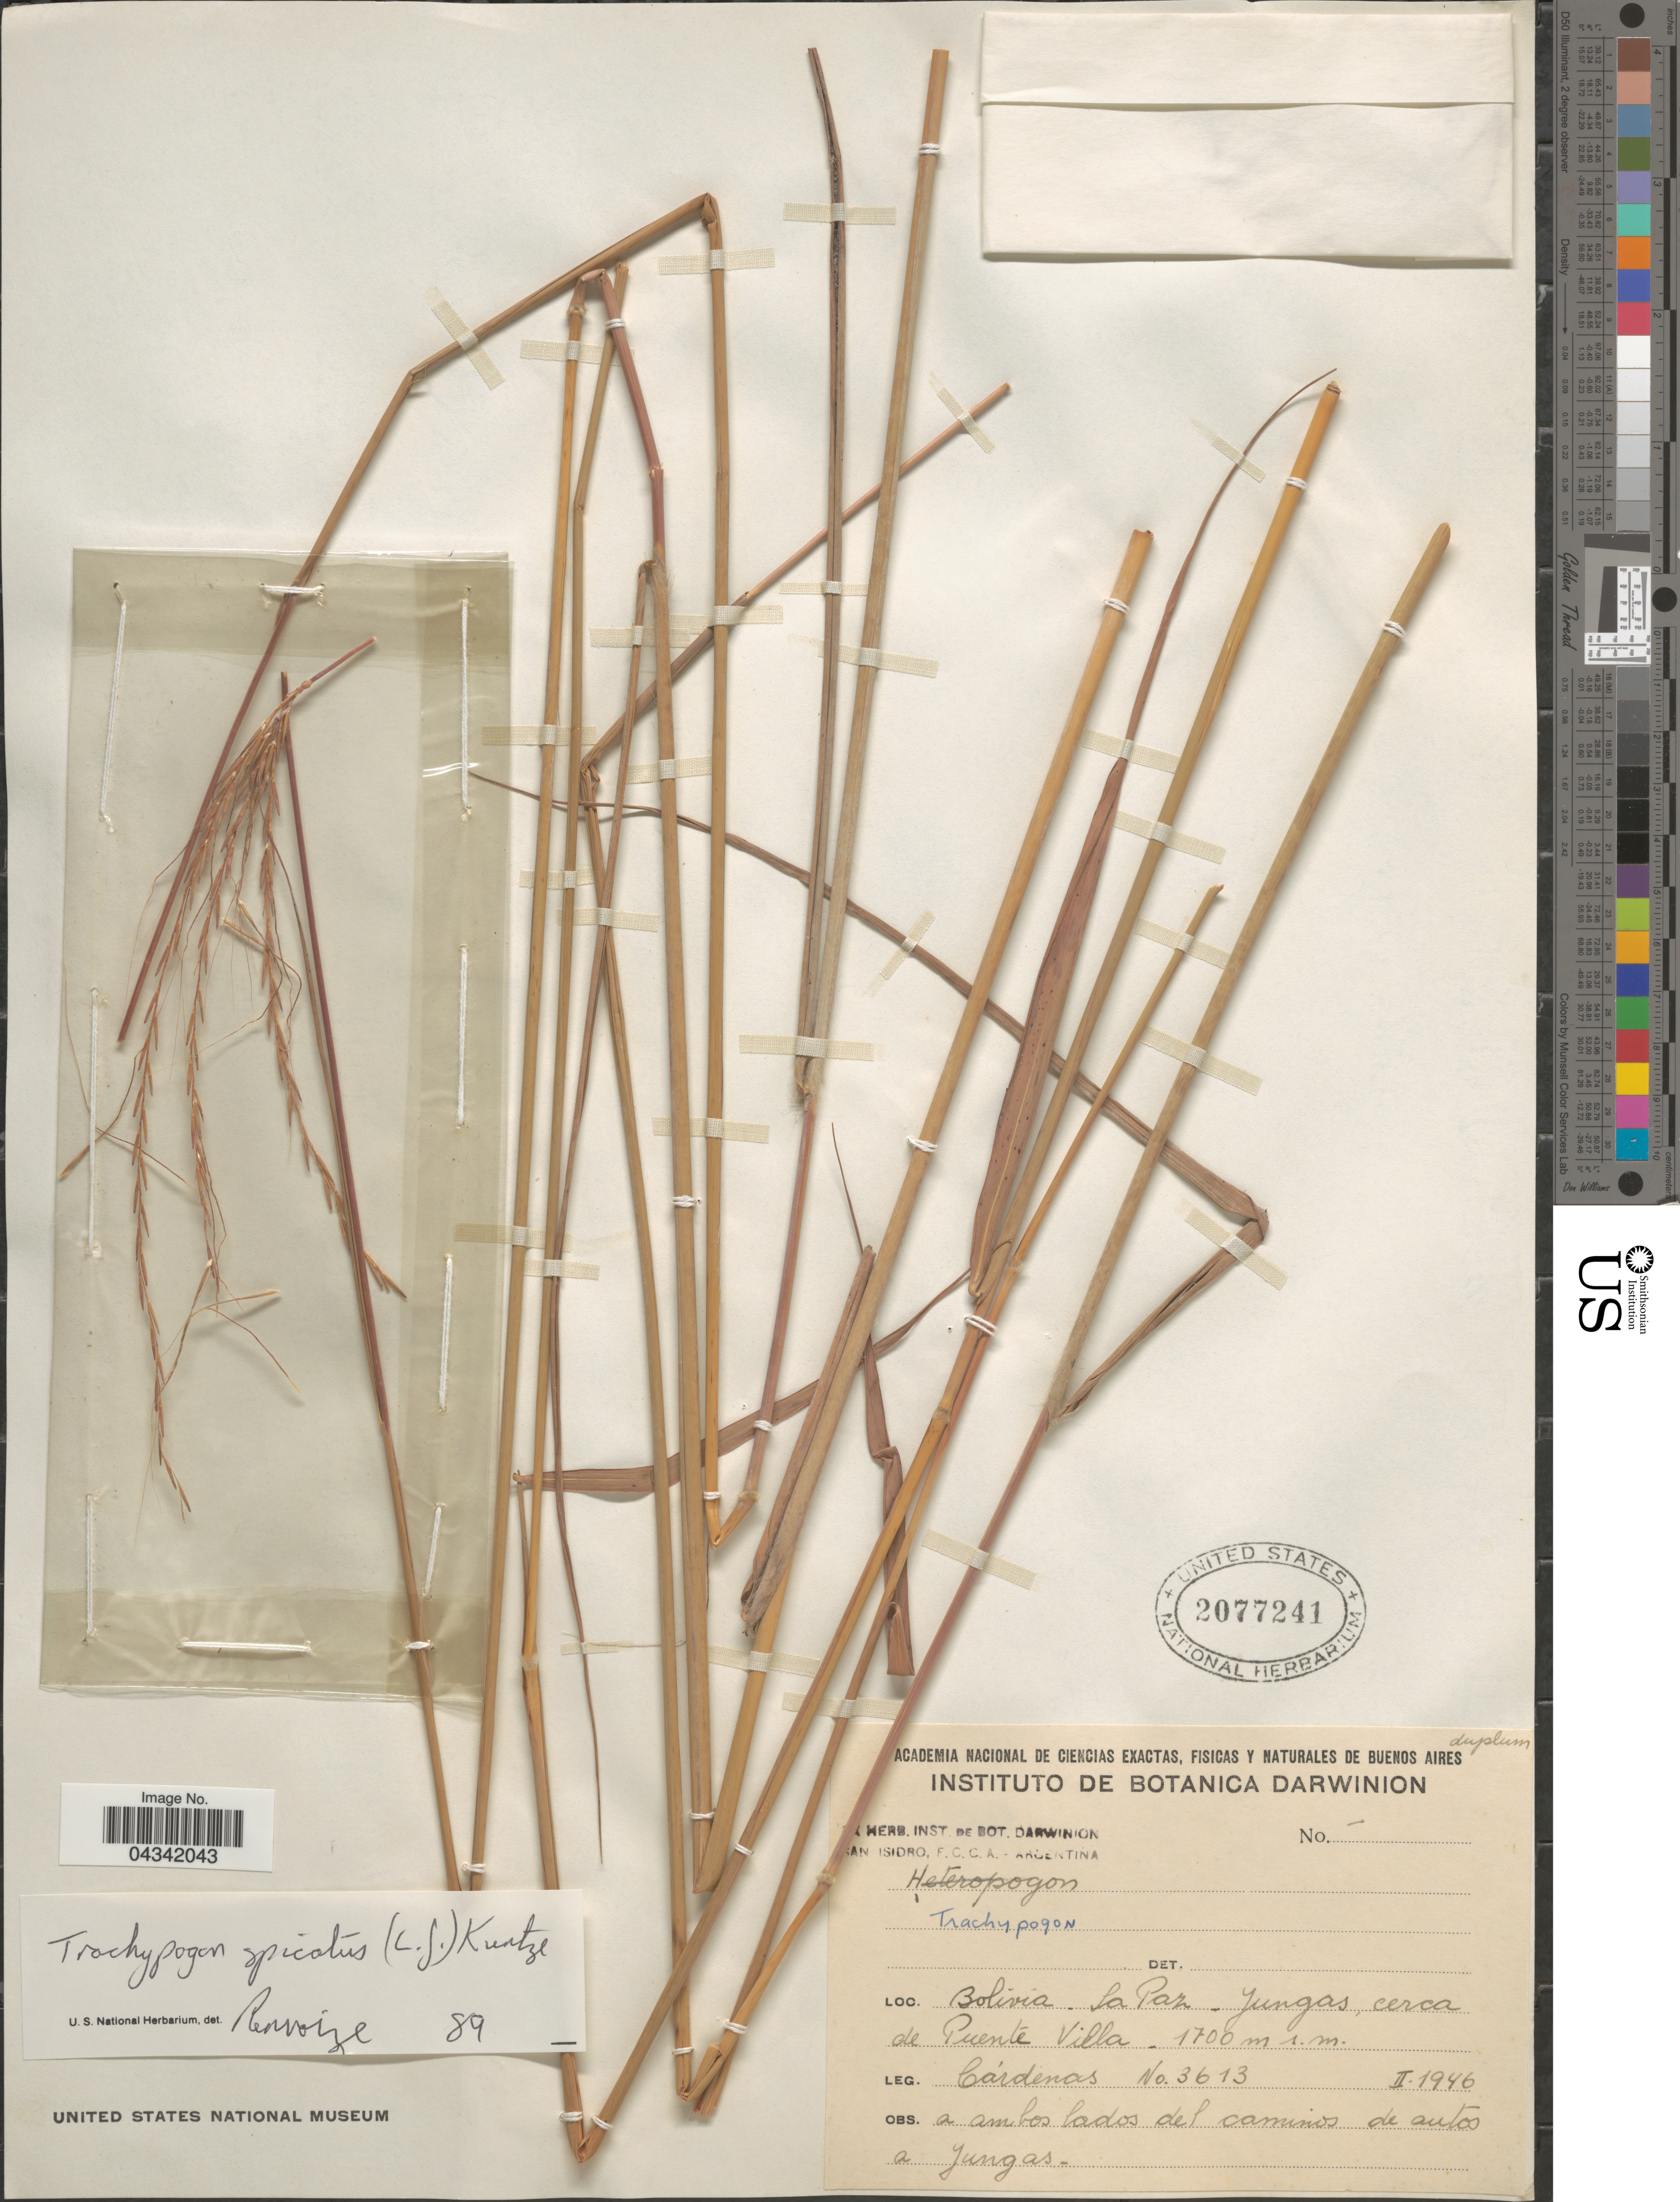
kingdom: Plantae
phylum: Tracheophyta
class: Liliopsida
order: Poales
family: Poaceae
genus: Trachypogon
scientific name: Trachypogon spicatus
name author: (L. f.) Kuntze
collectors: M. Cárdenas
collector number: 3613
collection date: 1946-02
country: Bolivia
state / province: La Paz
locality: Jungas, cerca de Puente Villa.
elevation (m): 1700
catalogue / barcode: US 2077241